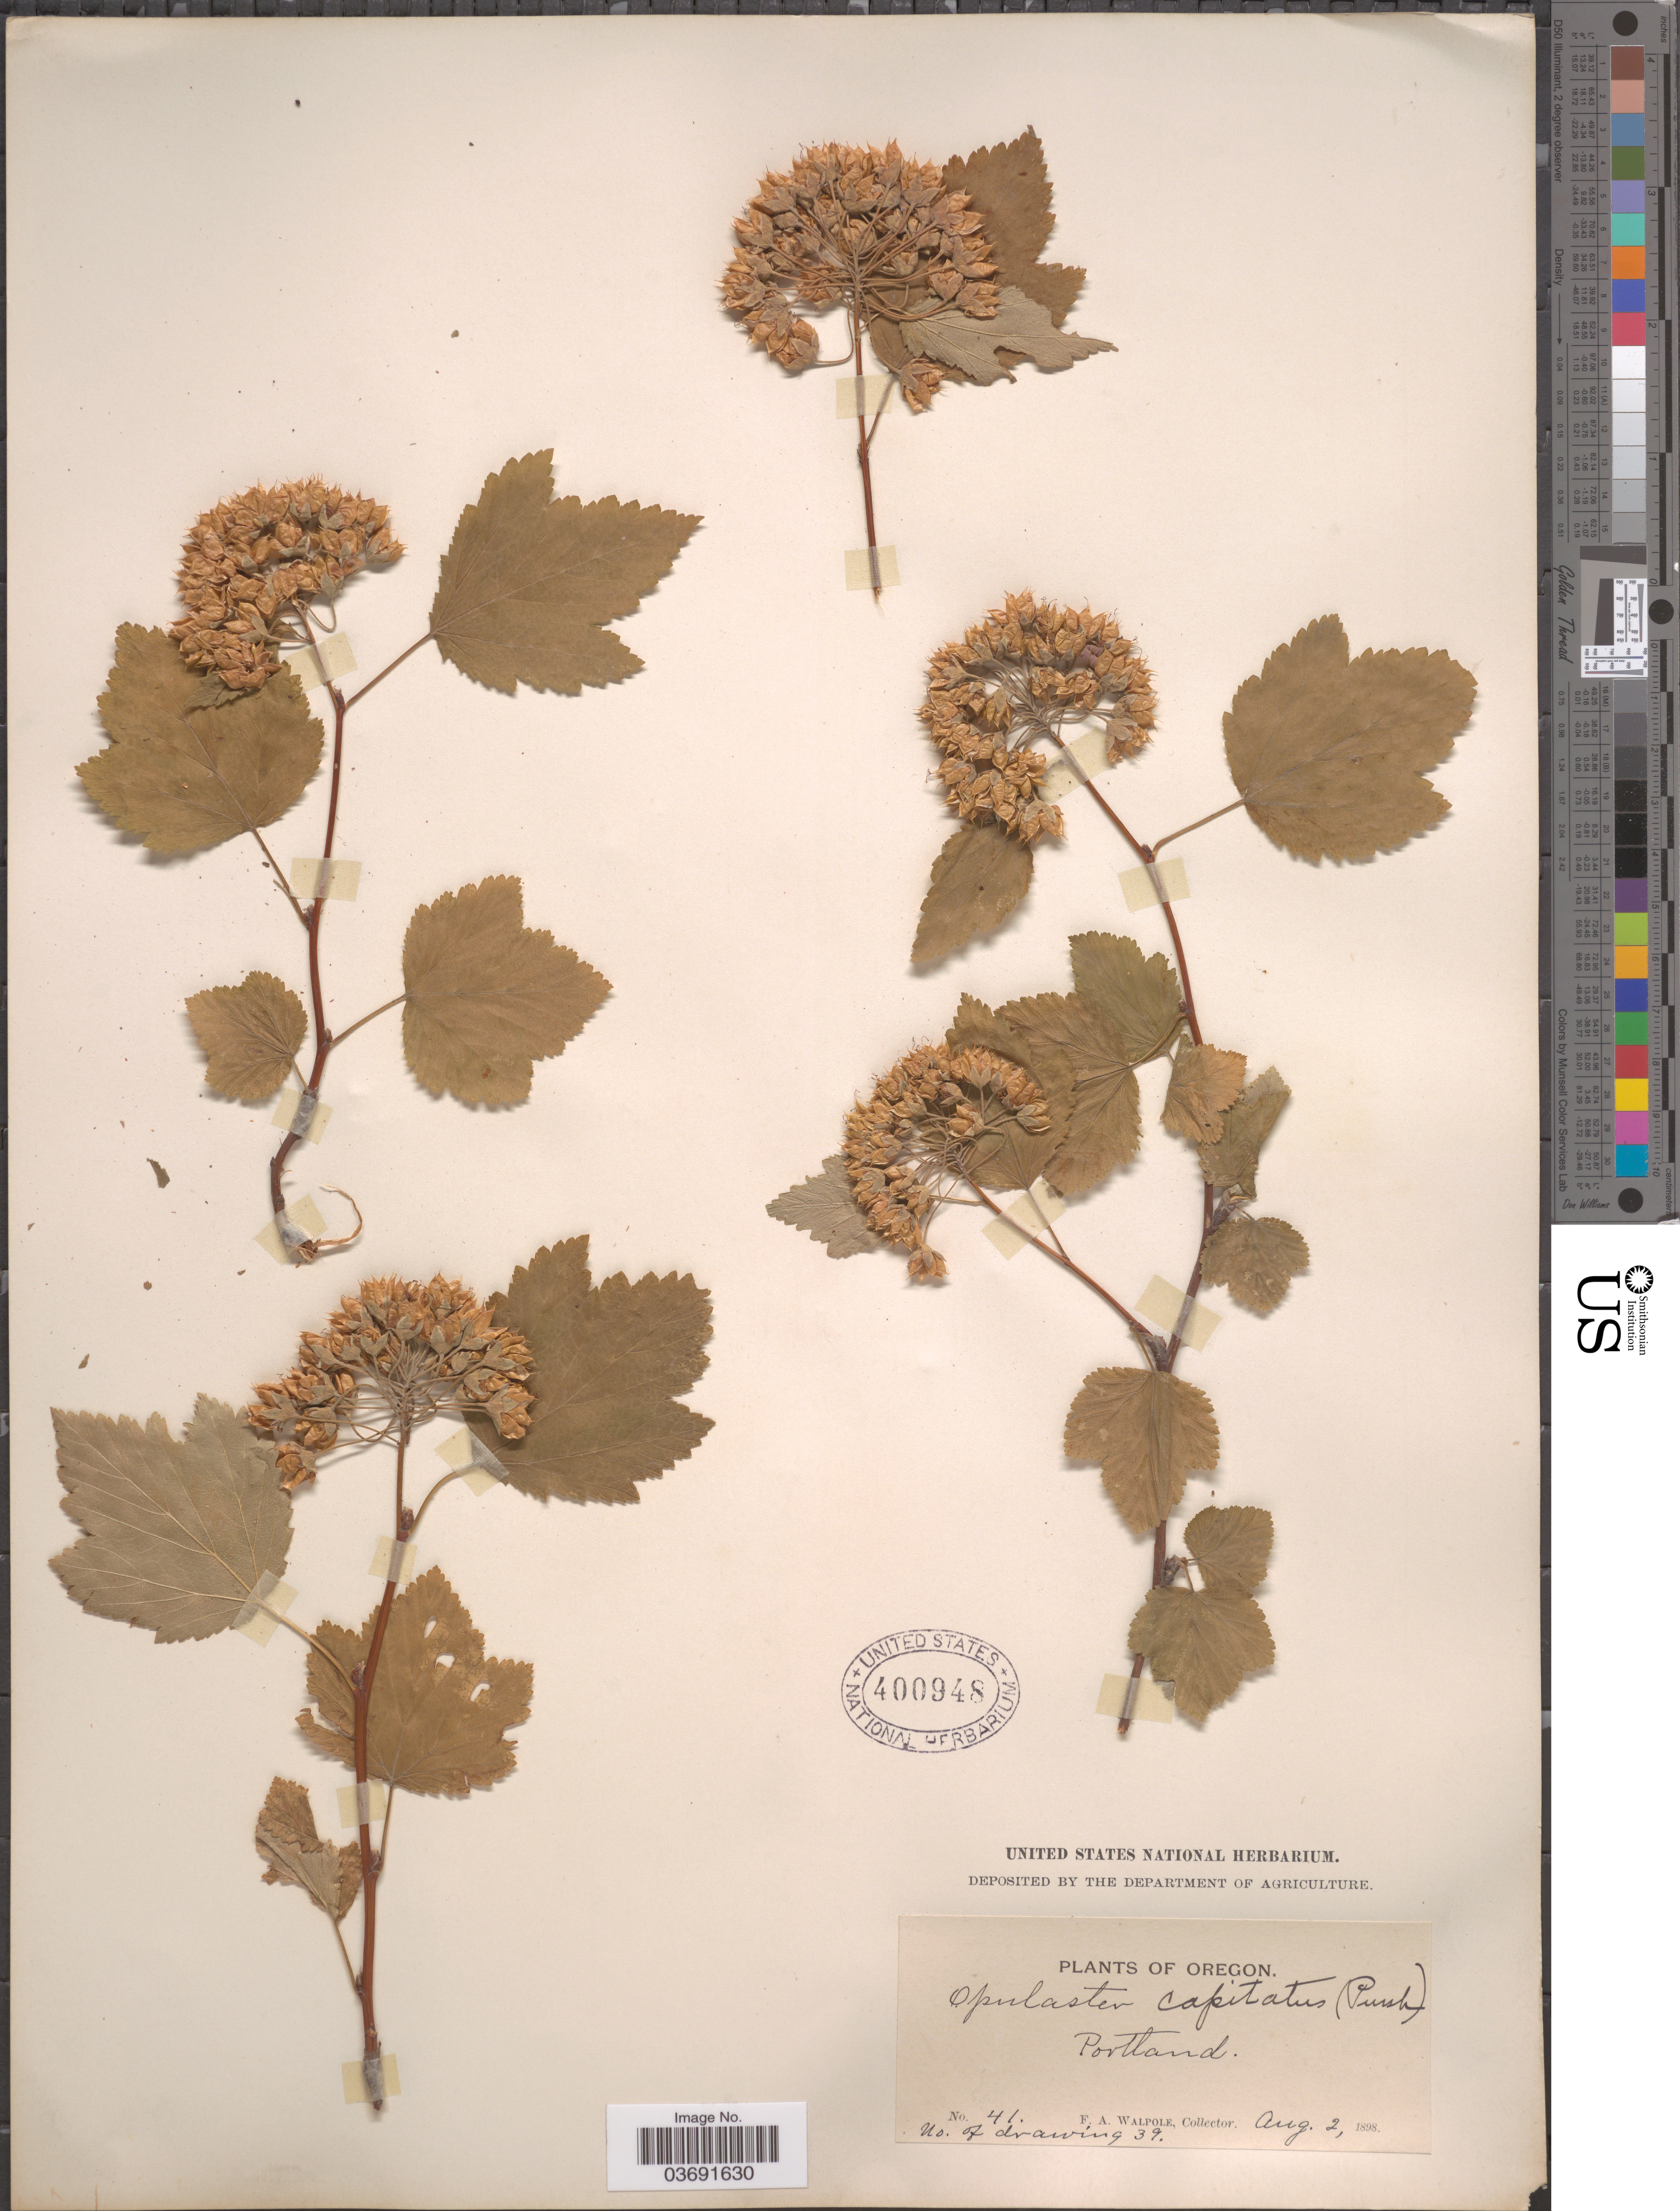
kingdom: Plantae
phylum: Tracheophyta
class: Magnoliopsida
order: Rosales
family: Rosaceae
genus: Physocarpus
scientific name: Physocarpus capitatus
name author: (Pursh) Kuntze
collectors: F. Walpole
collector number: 41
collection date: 1898-08-02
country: United States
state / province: Oregon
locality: Portland.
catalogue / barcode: US 400948